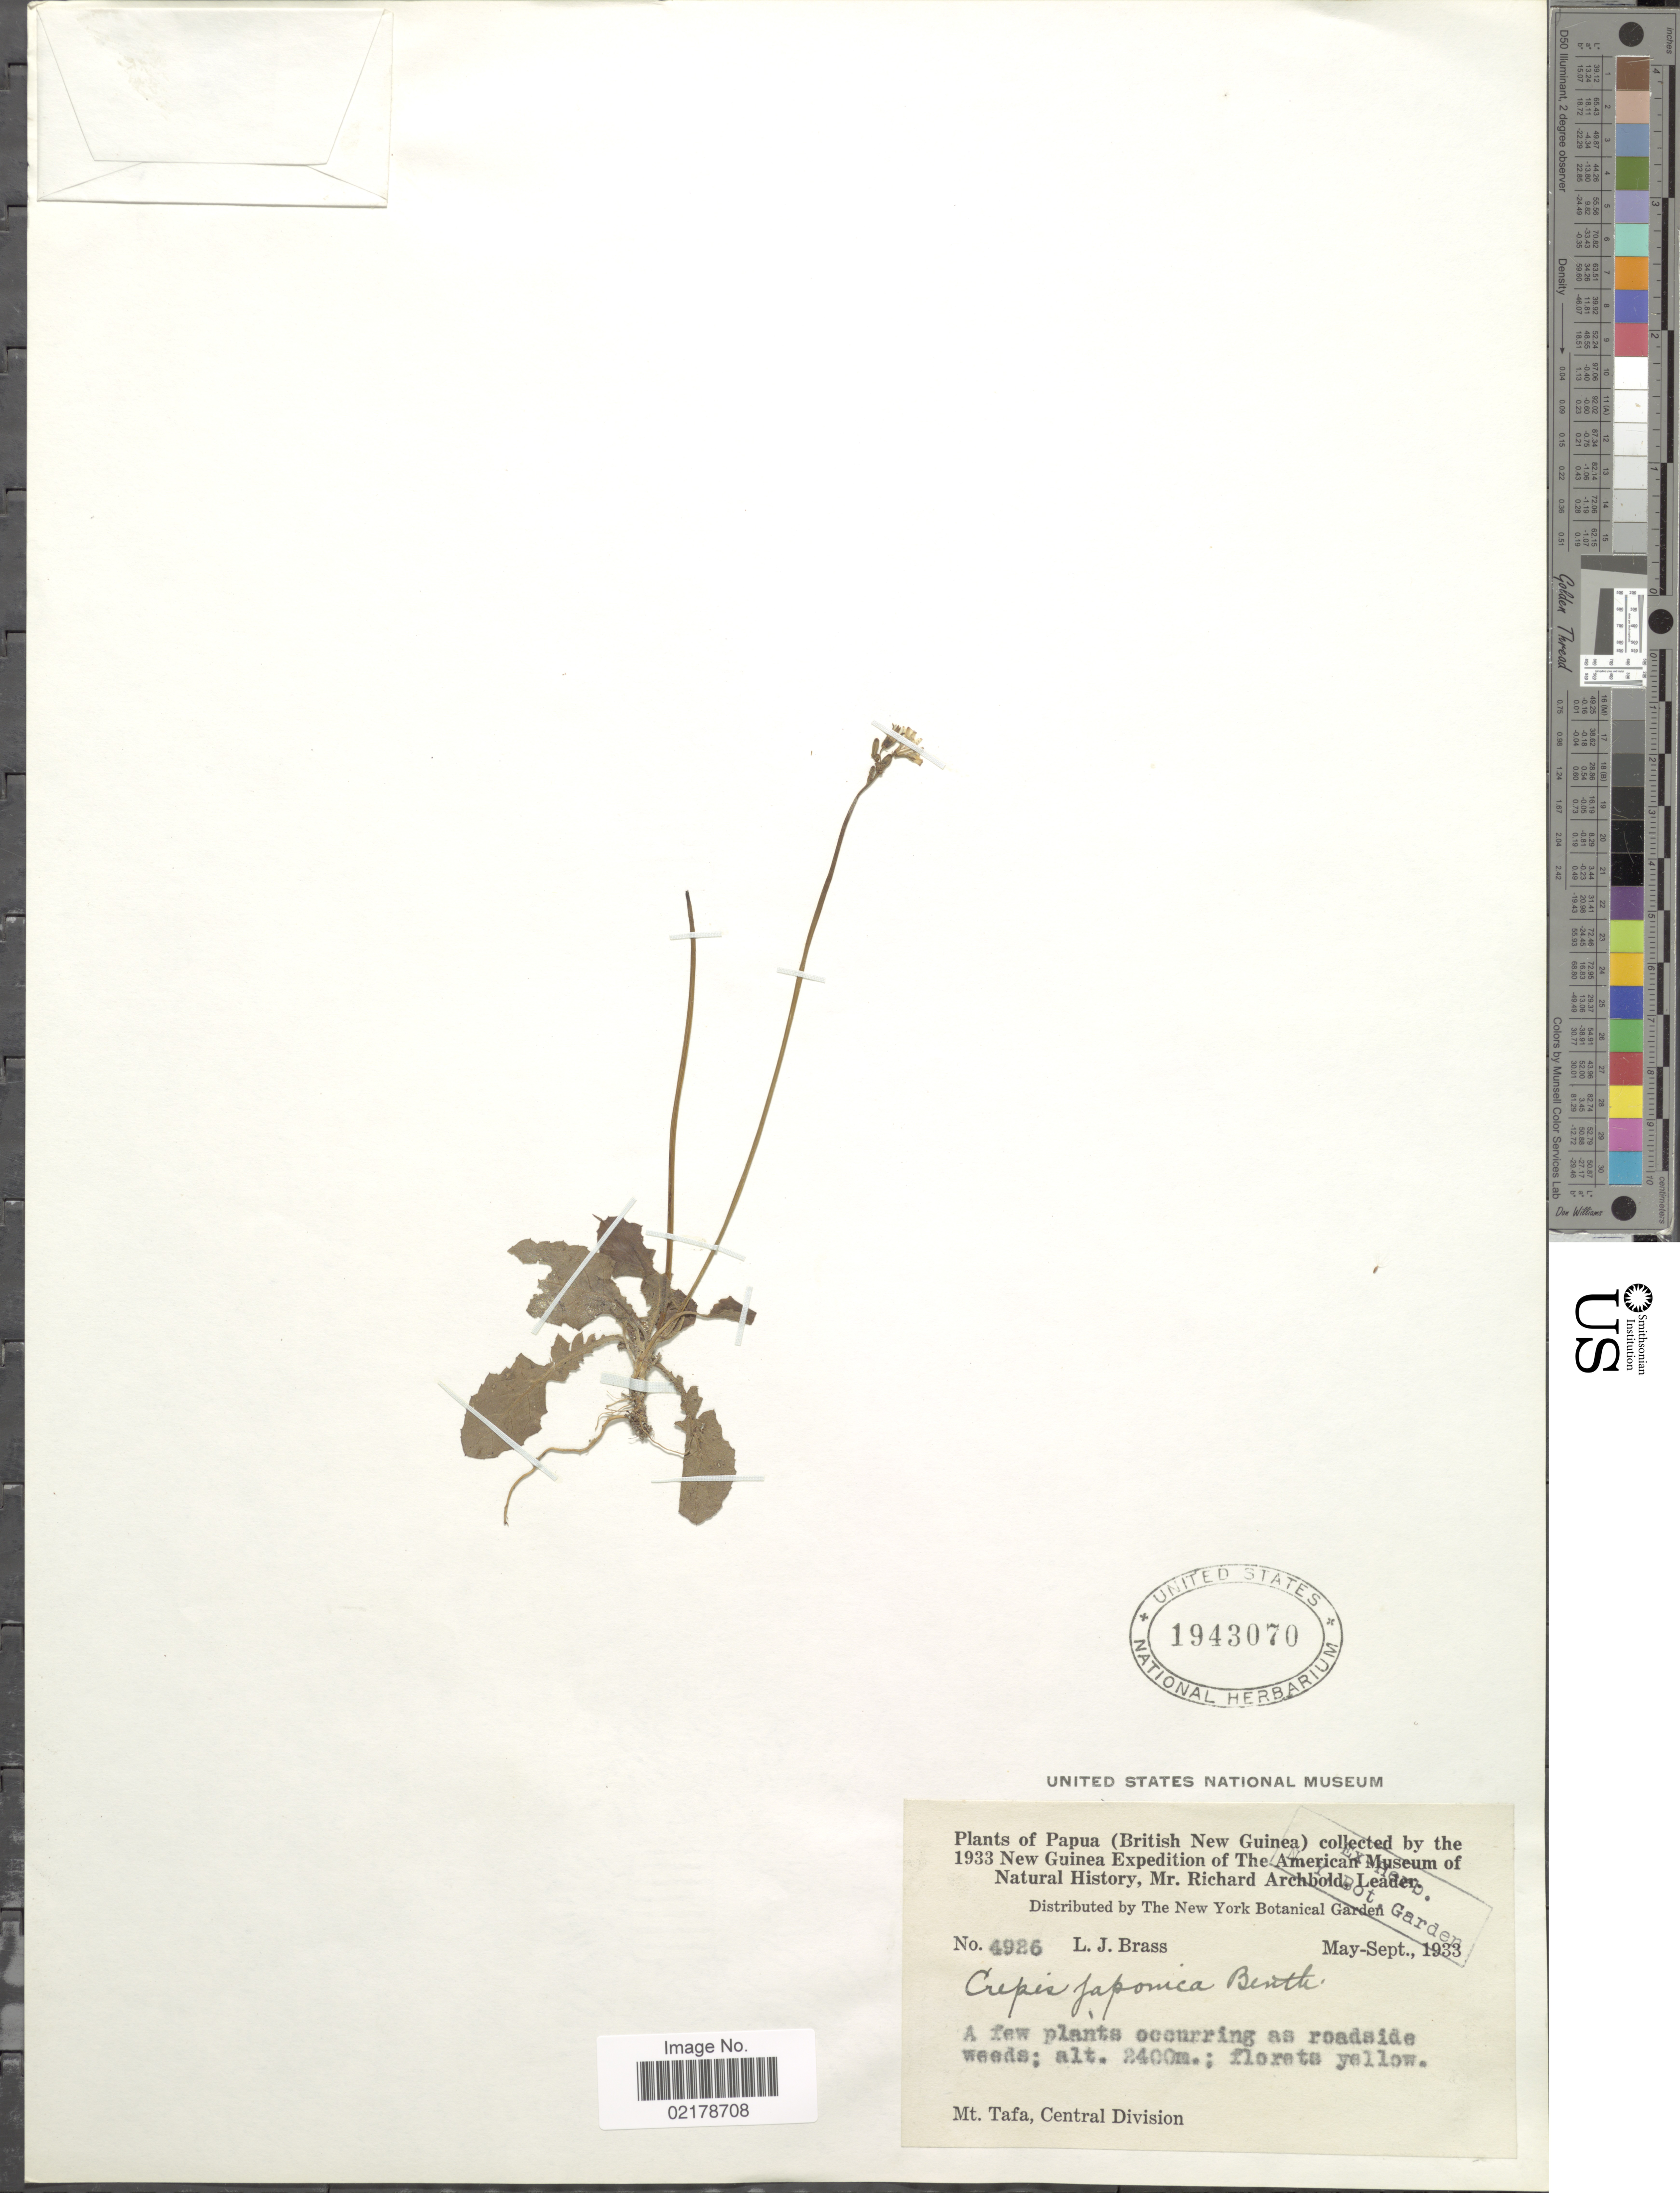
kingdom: Plantae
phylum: Tracheophyta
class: Magnoliopsida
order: Asterales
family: Asteraceae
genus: Youngia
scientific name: Youngia japonica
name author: (L.) DC.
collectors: L. J. Brass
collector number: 4926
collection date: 1933-05/1933-09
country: Papua New Guinea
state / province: Central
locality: Papua (British New Guinea). Mt. Tafam Central Division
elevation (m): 2400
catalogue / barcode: US 1943070